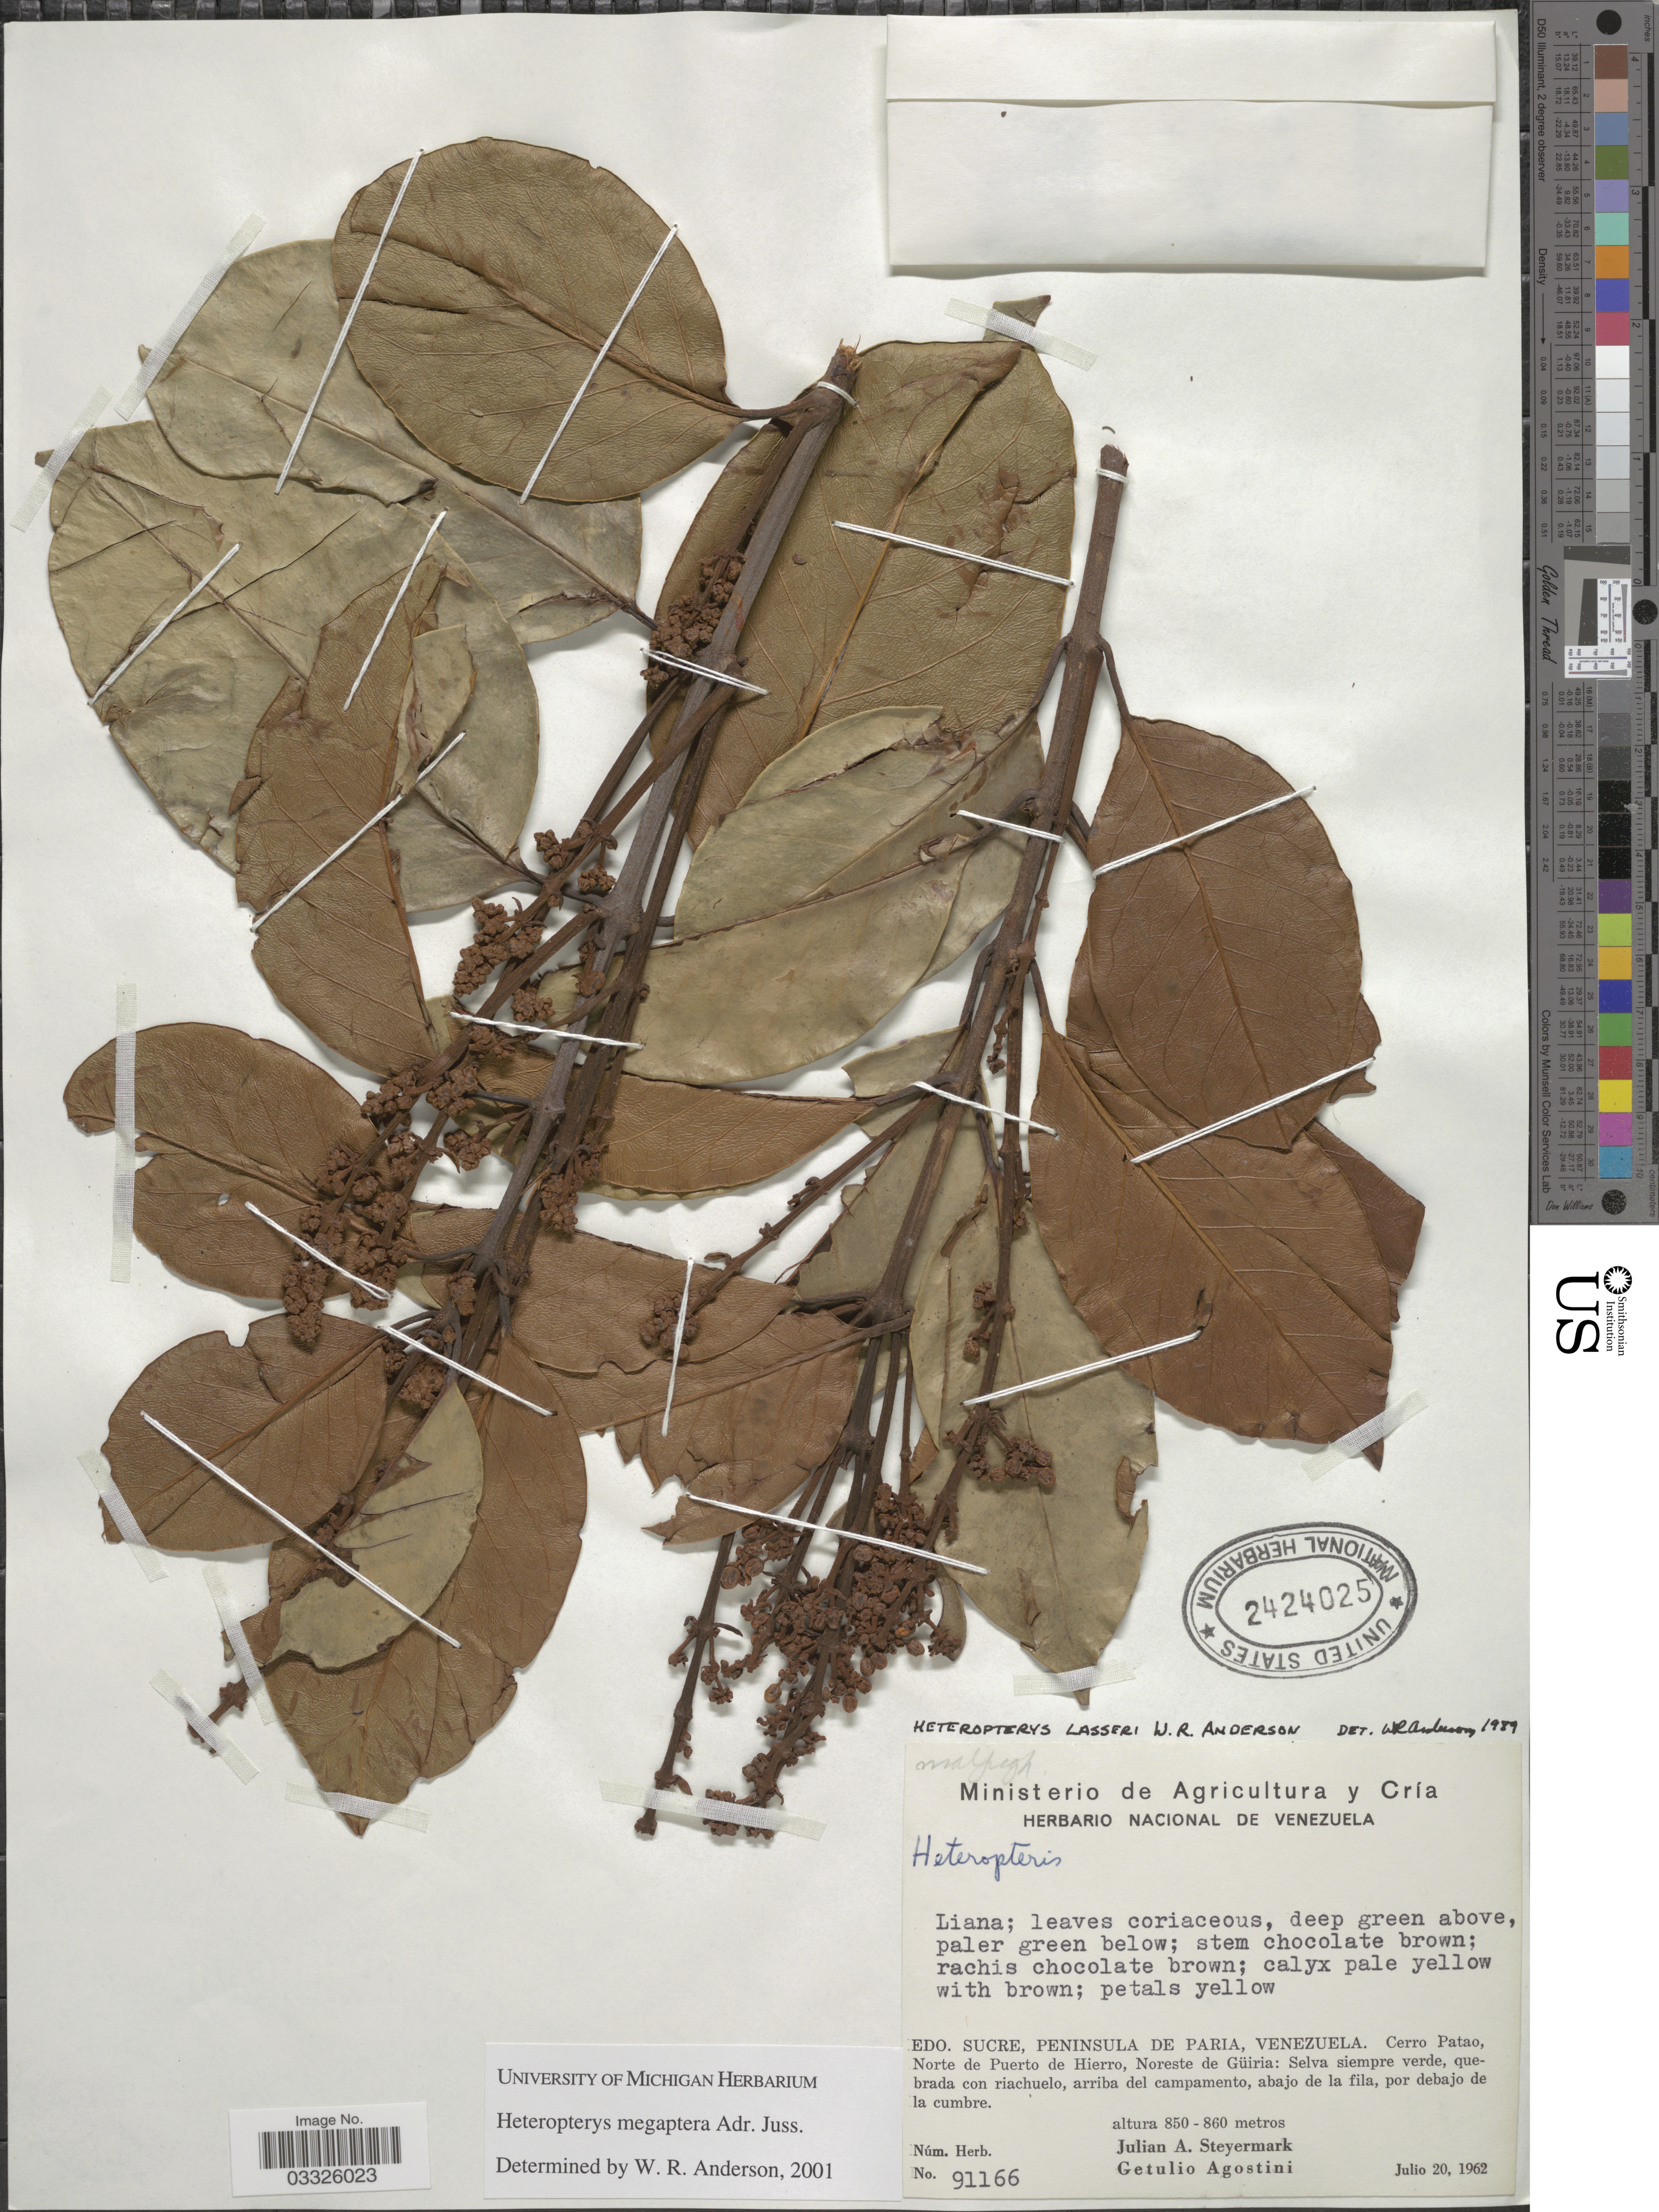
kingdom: Plantae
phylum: Tracheophyta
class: Magnoliopsida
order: Malpighiales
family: Malpighiaceae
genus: Heteropterys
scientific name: Heteropterys megaptera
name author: A. Juss.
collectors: J. Steyermark & G. Agostini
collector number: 91166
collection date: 1962-07-20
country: Venezuela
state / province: Sucre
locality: Peninsula de Paria. Cerro Patao, Norte de Puerto de Hierro, Noreste de Güiria.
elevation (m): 850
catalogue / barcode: US 2424025